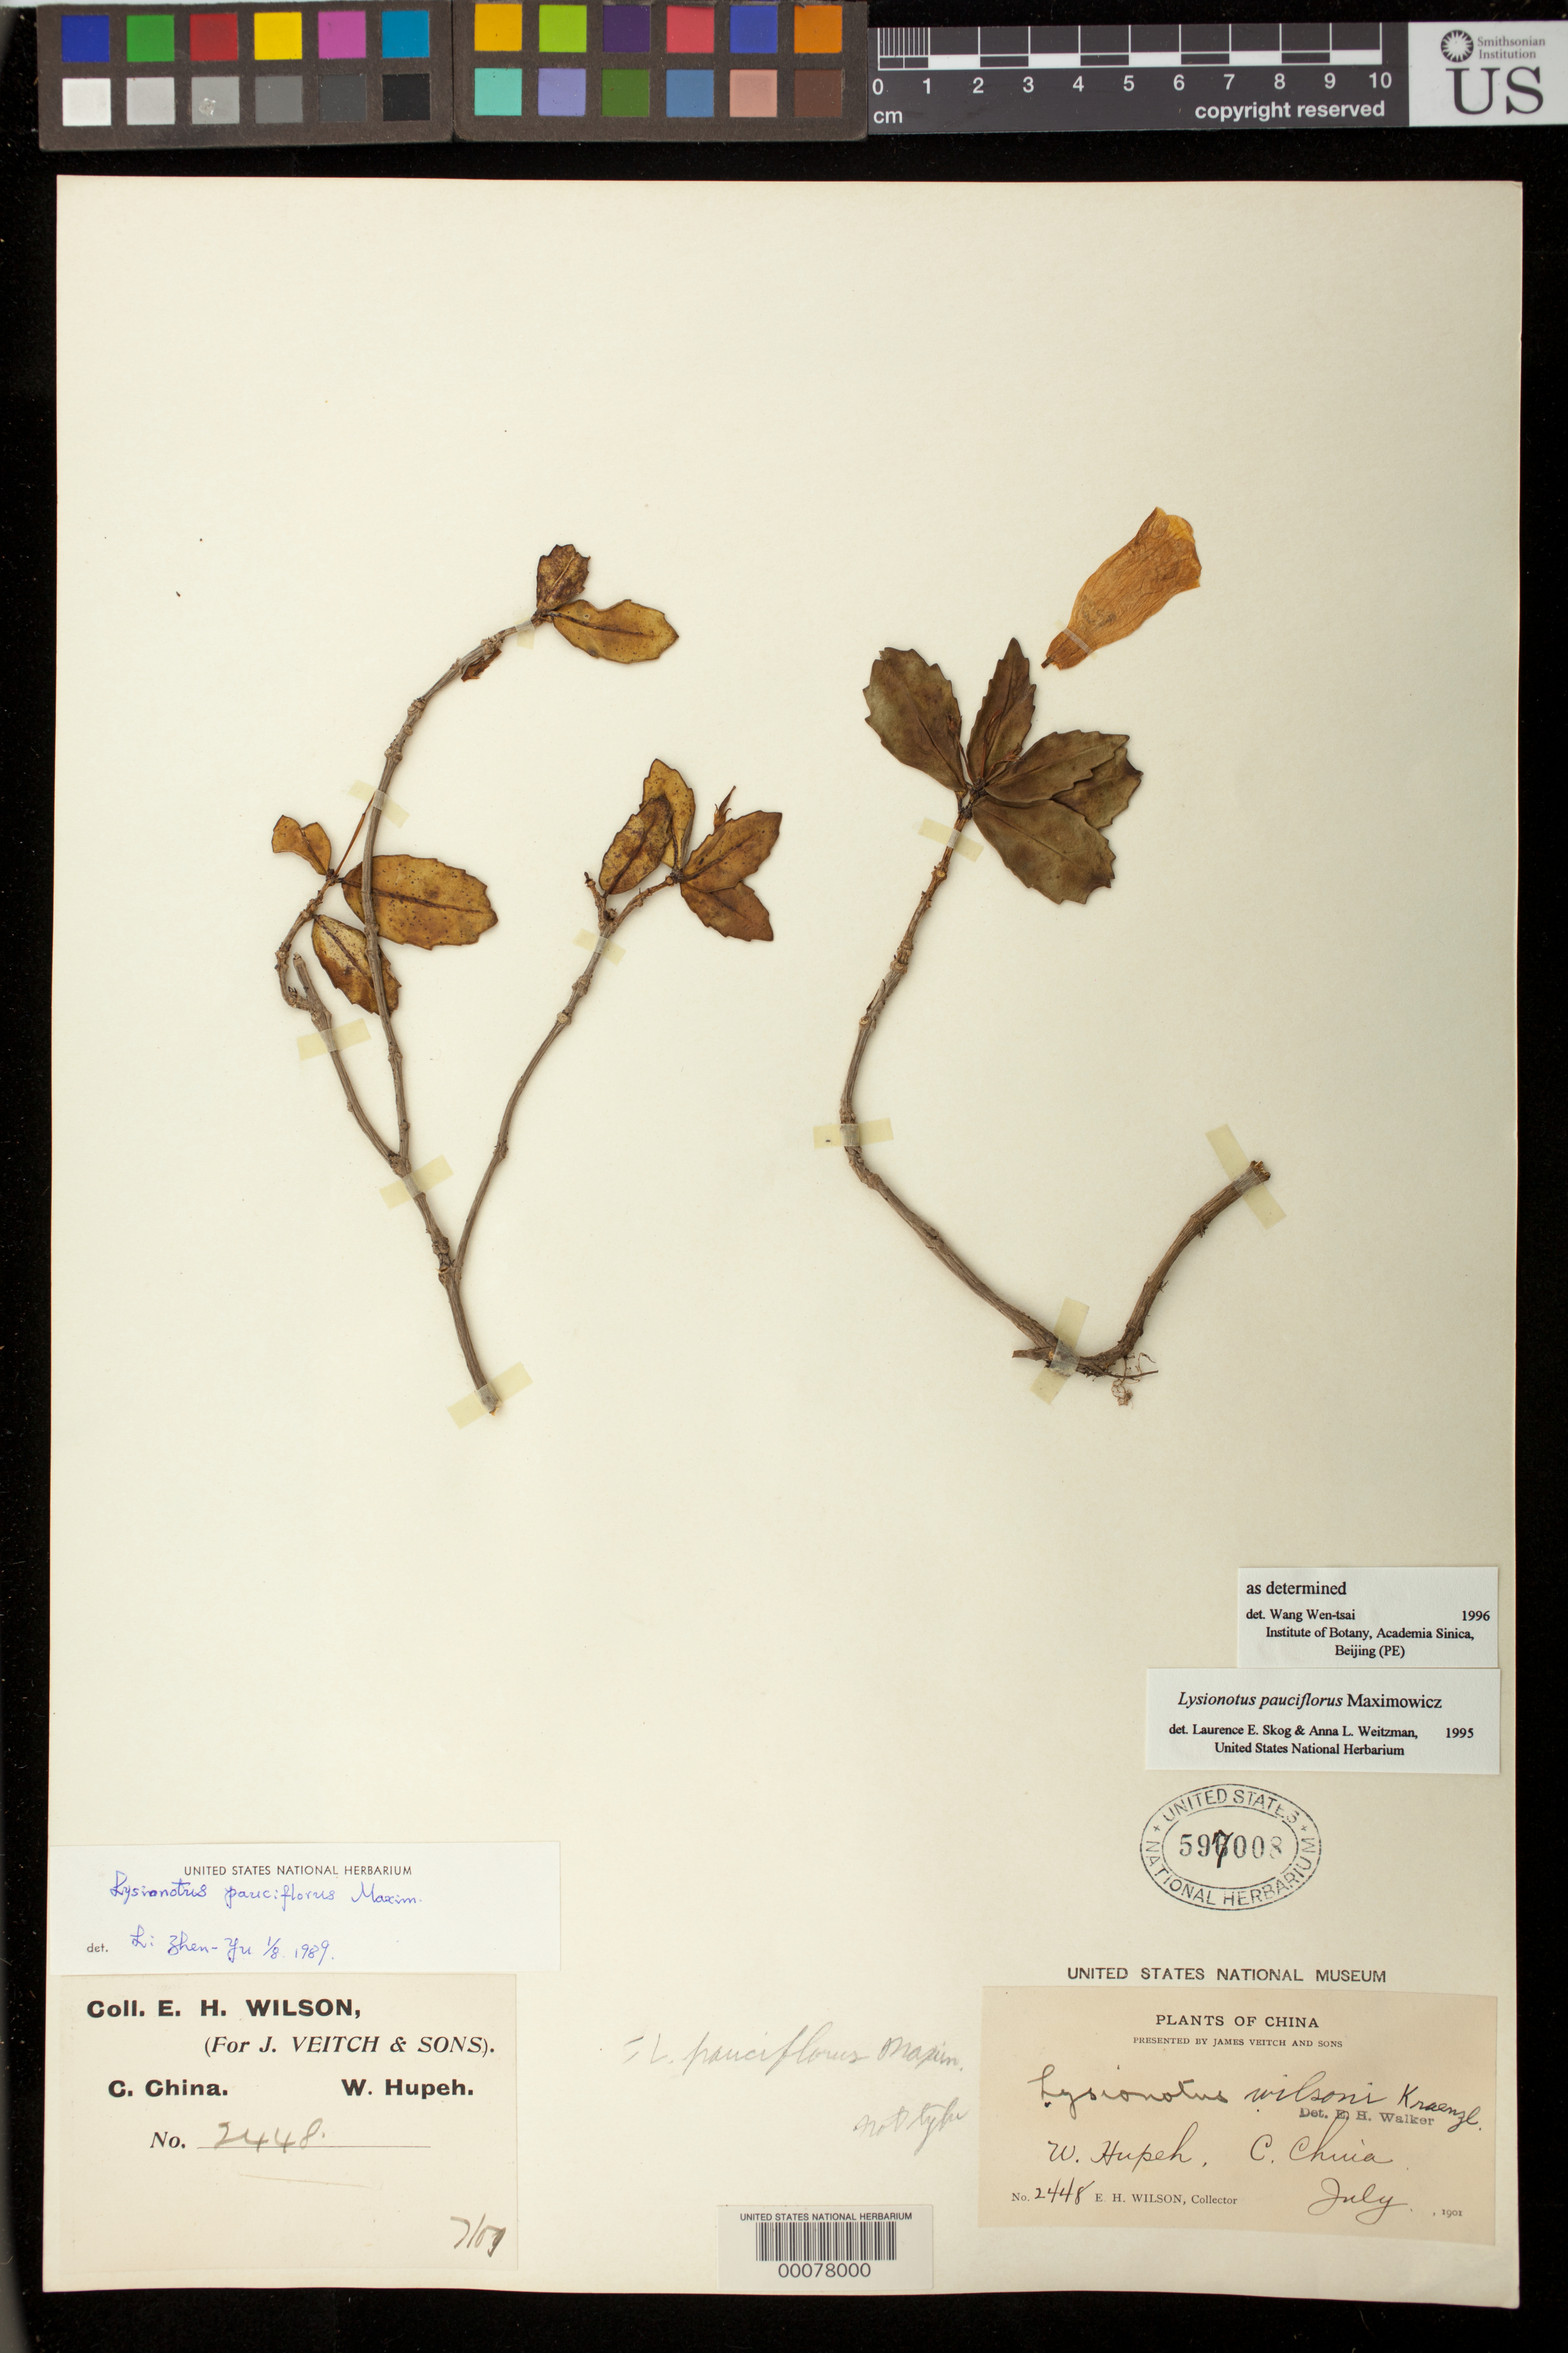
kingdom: Plantae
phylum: Tracheophyta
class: Magnoliopsida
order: Lamiales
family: Gesneriaceae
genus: Lysionotus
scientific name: Lysionotus pauciflorus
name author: Maxim.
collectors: E. H. Wilson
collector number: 2448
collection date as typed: Jul 1901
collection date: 1901-07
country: China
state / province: Hubei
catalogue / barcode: US 597008